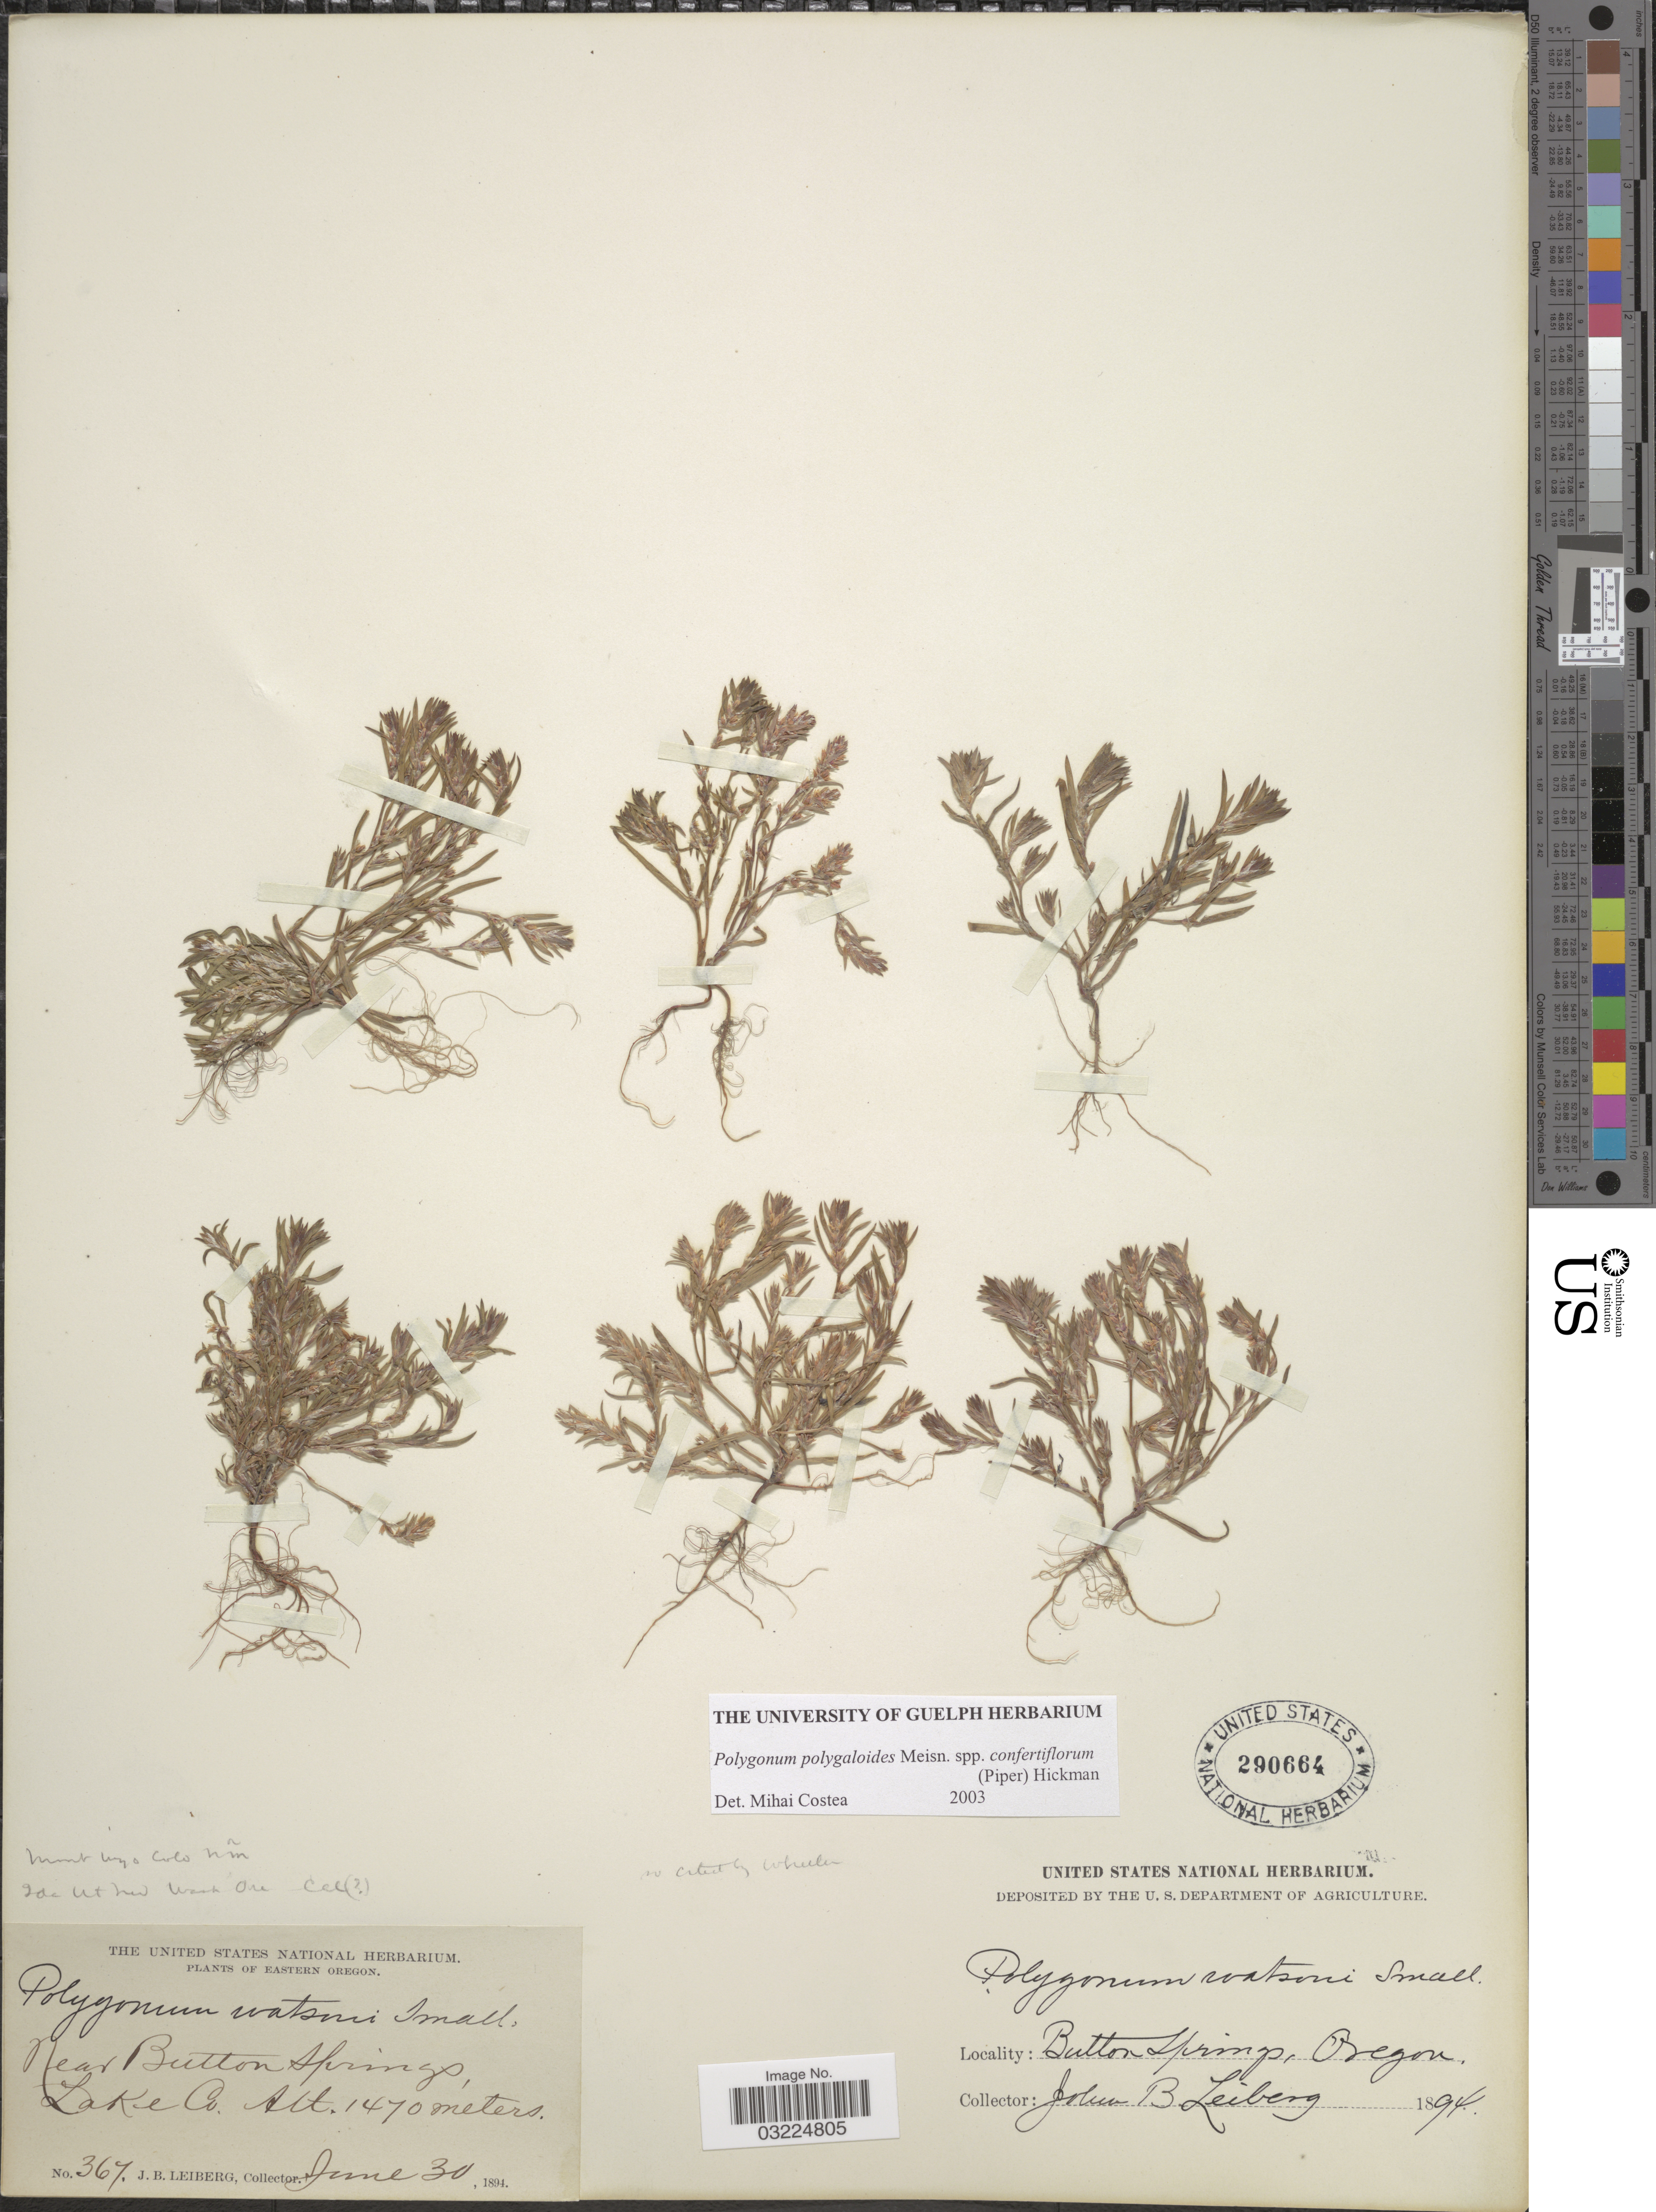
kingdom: Plantae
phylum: Tracheophyta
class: Magnoliopsida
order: Caryophyllales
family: Polygonaceae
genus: Polygonum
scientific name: Polygonum polygaloides subsp. confertiflorum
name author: (Nutt. ex Piper) Hickman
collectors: J. B. Leiberg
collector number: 367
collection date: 1894-06-30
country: United States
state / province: Oregon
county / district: Lake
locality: Eastern Oregon, Near Button Springs, Lake Co.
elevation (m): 1470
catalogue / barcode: US 290664